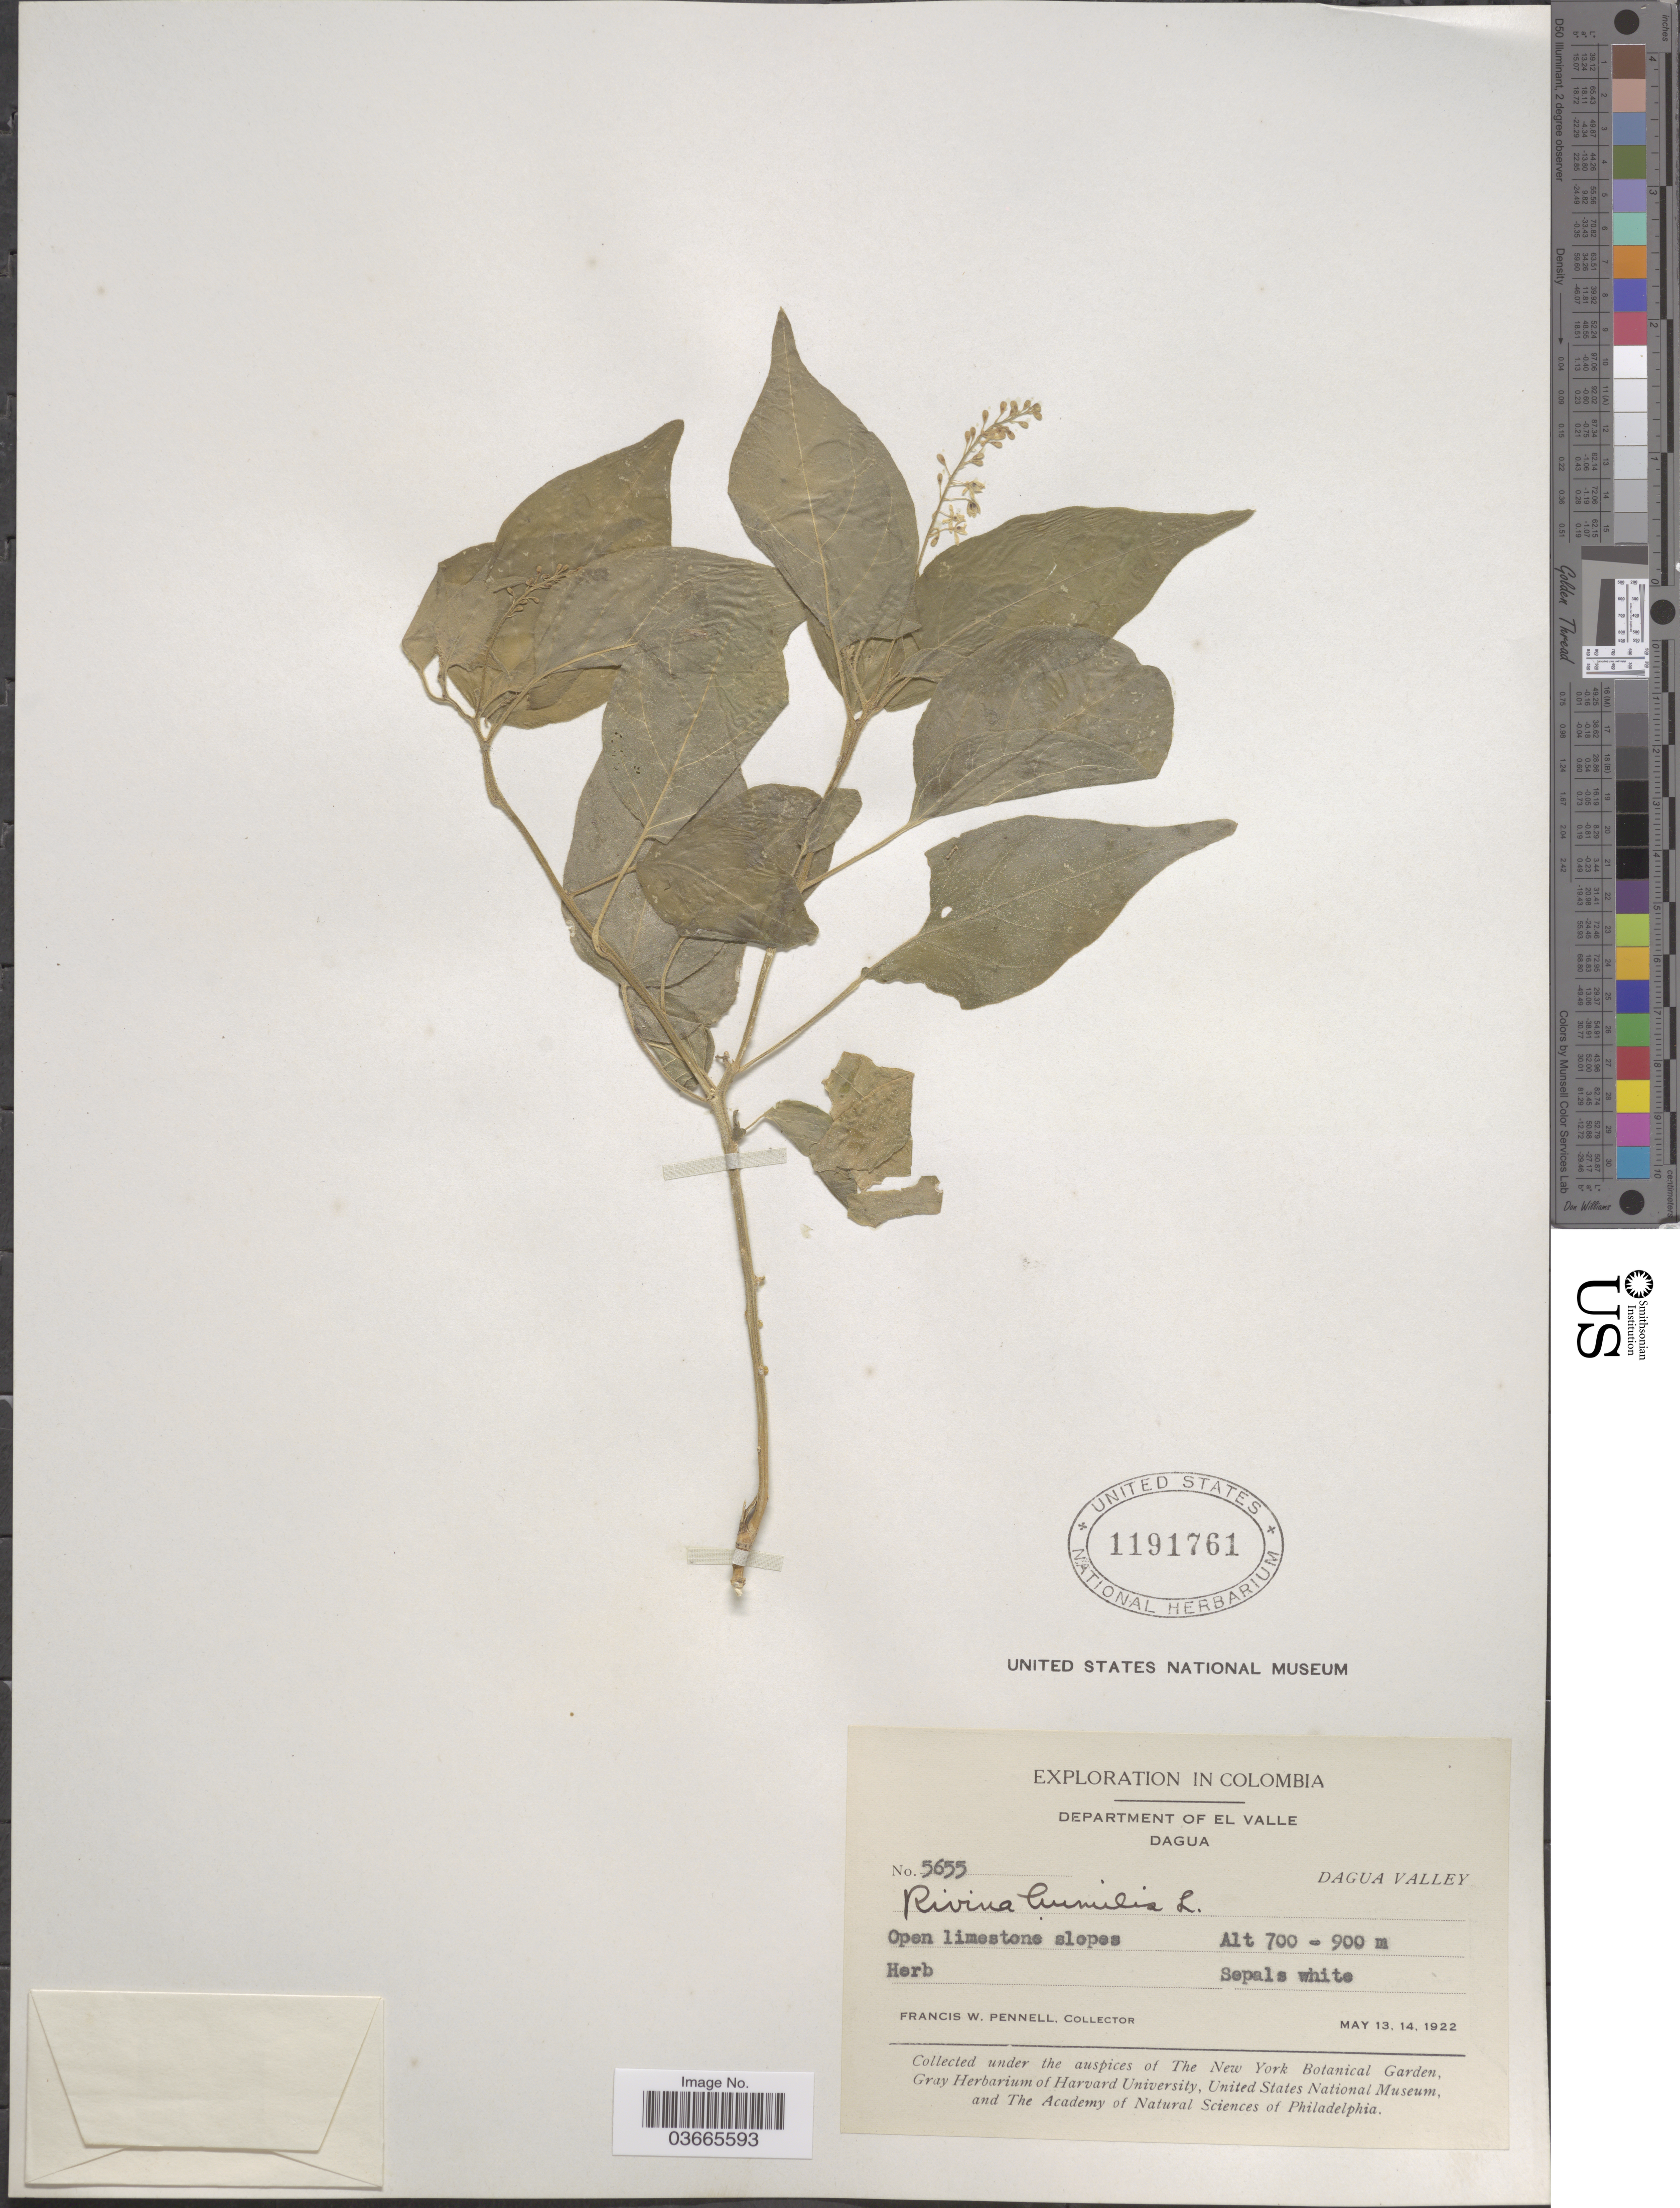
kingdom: Plantae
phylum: Tracheophyta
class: Magnoliopsida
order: Caryophyllales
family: Phytolaccaceae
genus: Rivina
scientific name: Rivina humilis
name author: L.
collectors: F. W. Pennell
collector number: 5655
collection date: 1922-05-13/1922-05-14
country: Colombia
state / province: Valle del Cauca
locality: Department of El Valle. Dagua. Dagua Valley.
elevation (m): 700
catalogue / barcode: US 1191761